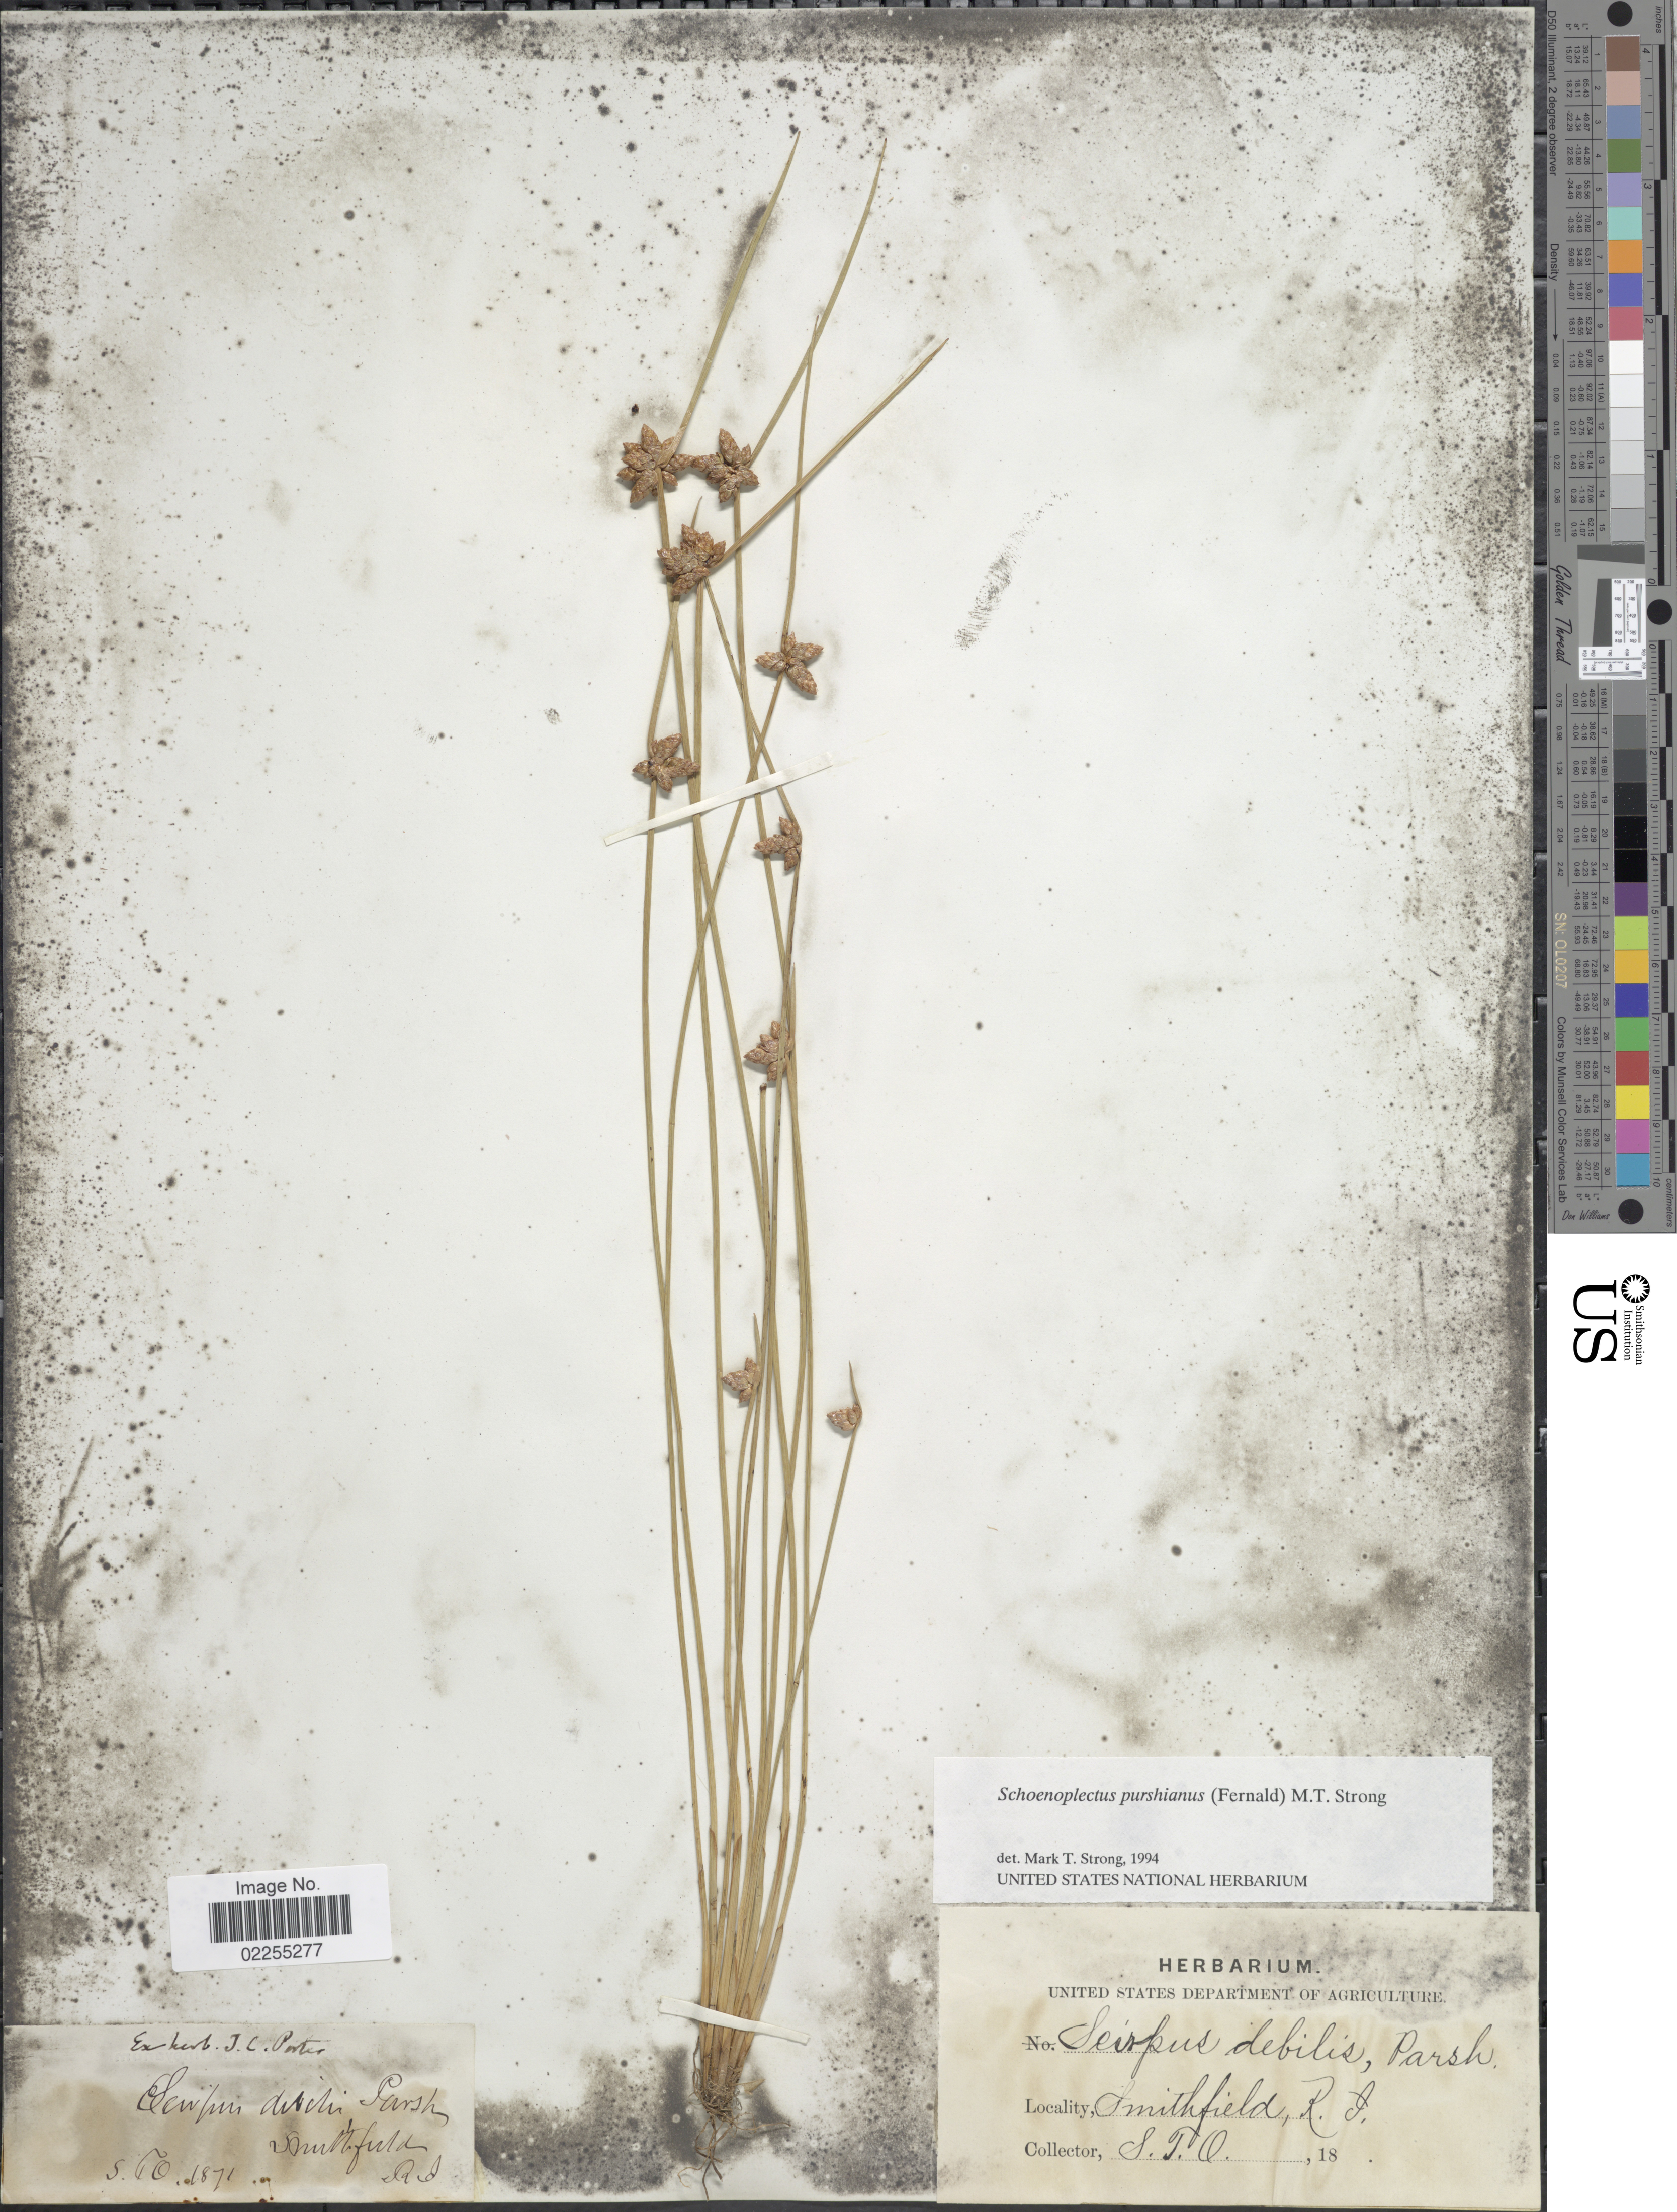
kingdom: Plantae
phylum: Tracheophyta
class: Liliopsida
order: Poales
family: Cyperaceae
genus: Schoenoplectus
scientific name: Schoenoplectus purshianus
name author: (Fernald) M.T. Strong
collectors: S. Olvey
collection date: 1871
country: United States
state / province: Rhode Island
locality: Smithfield.